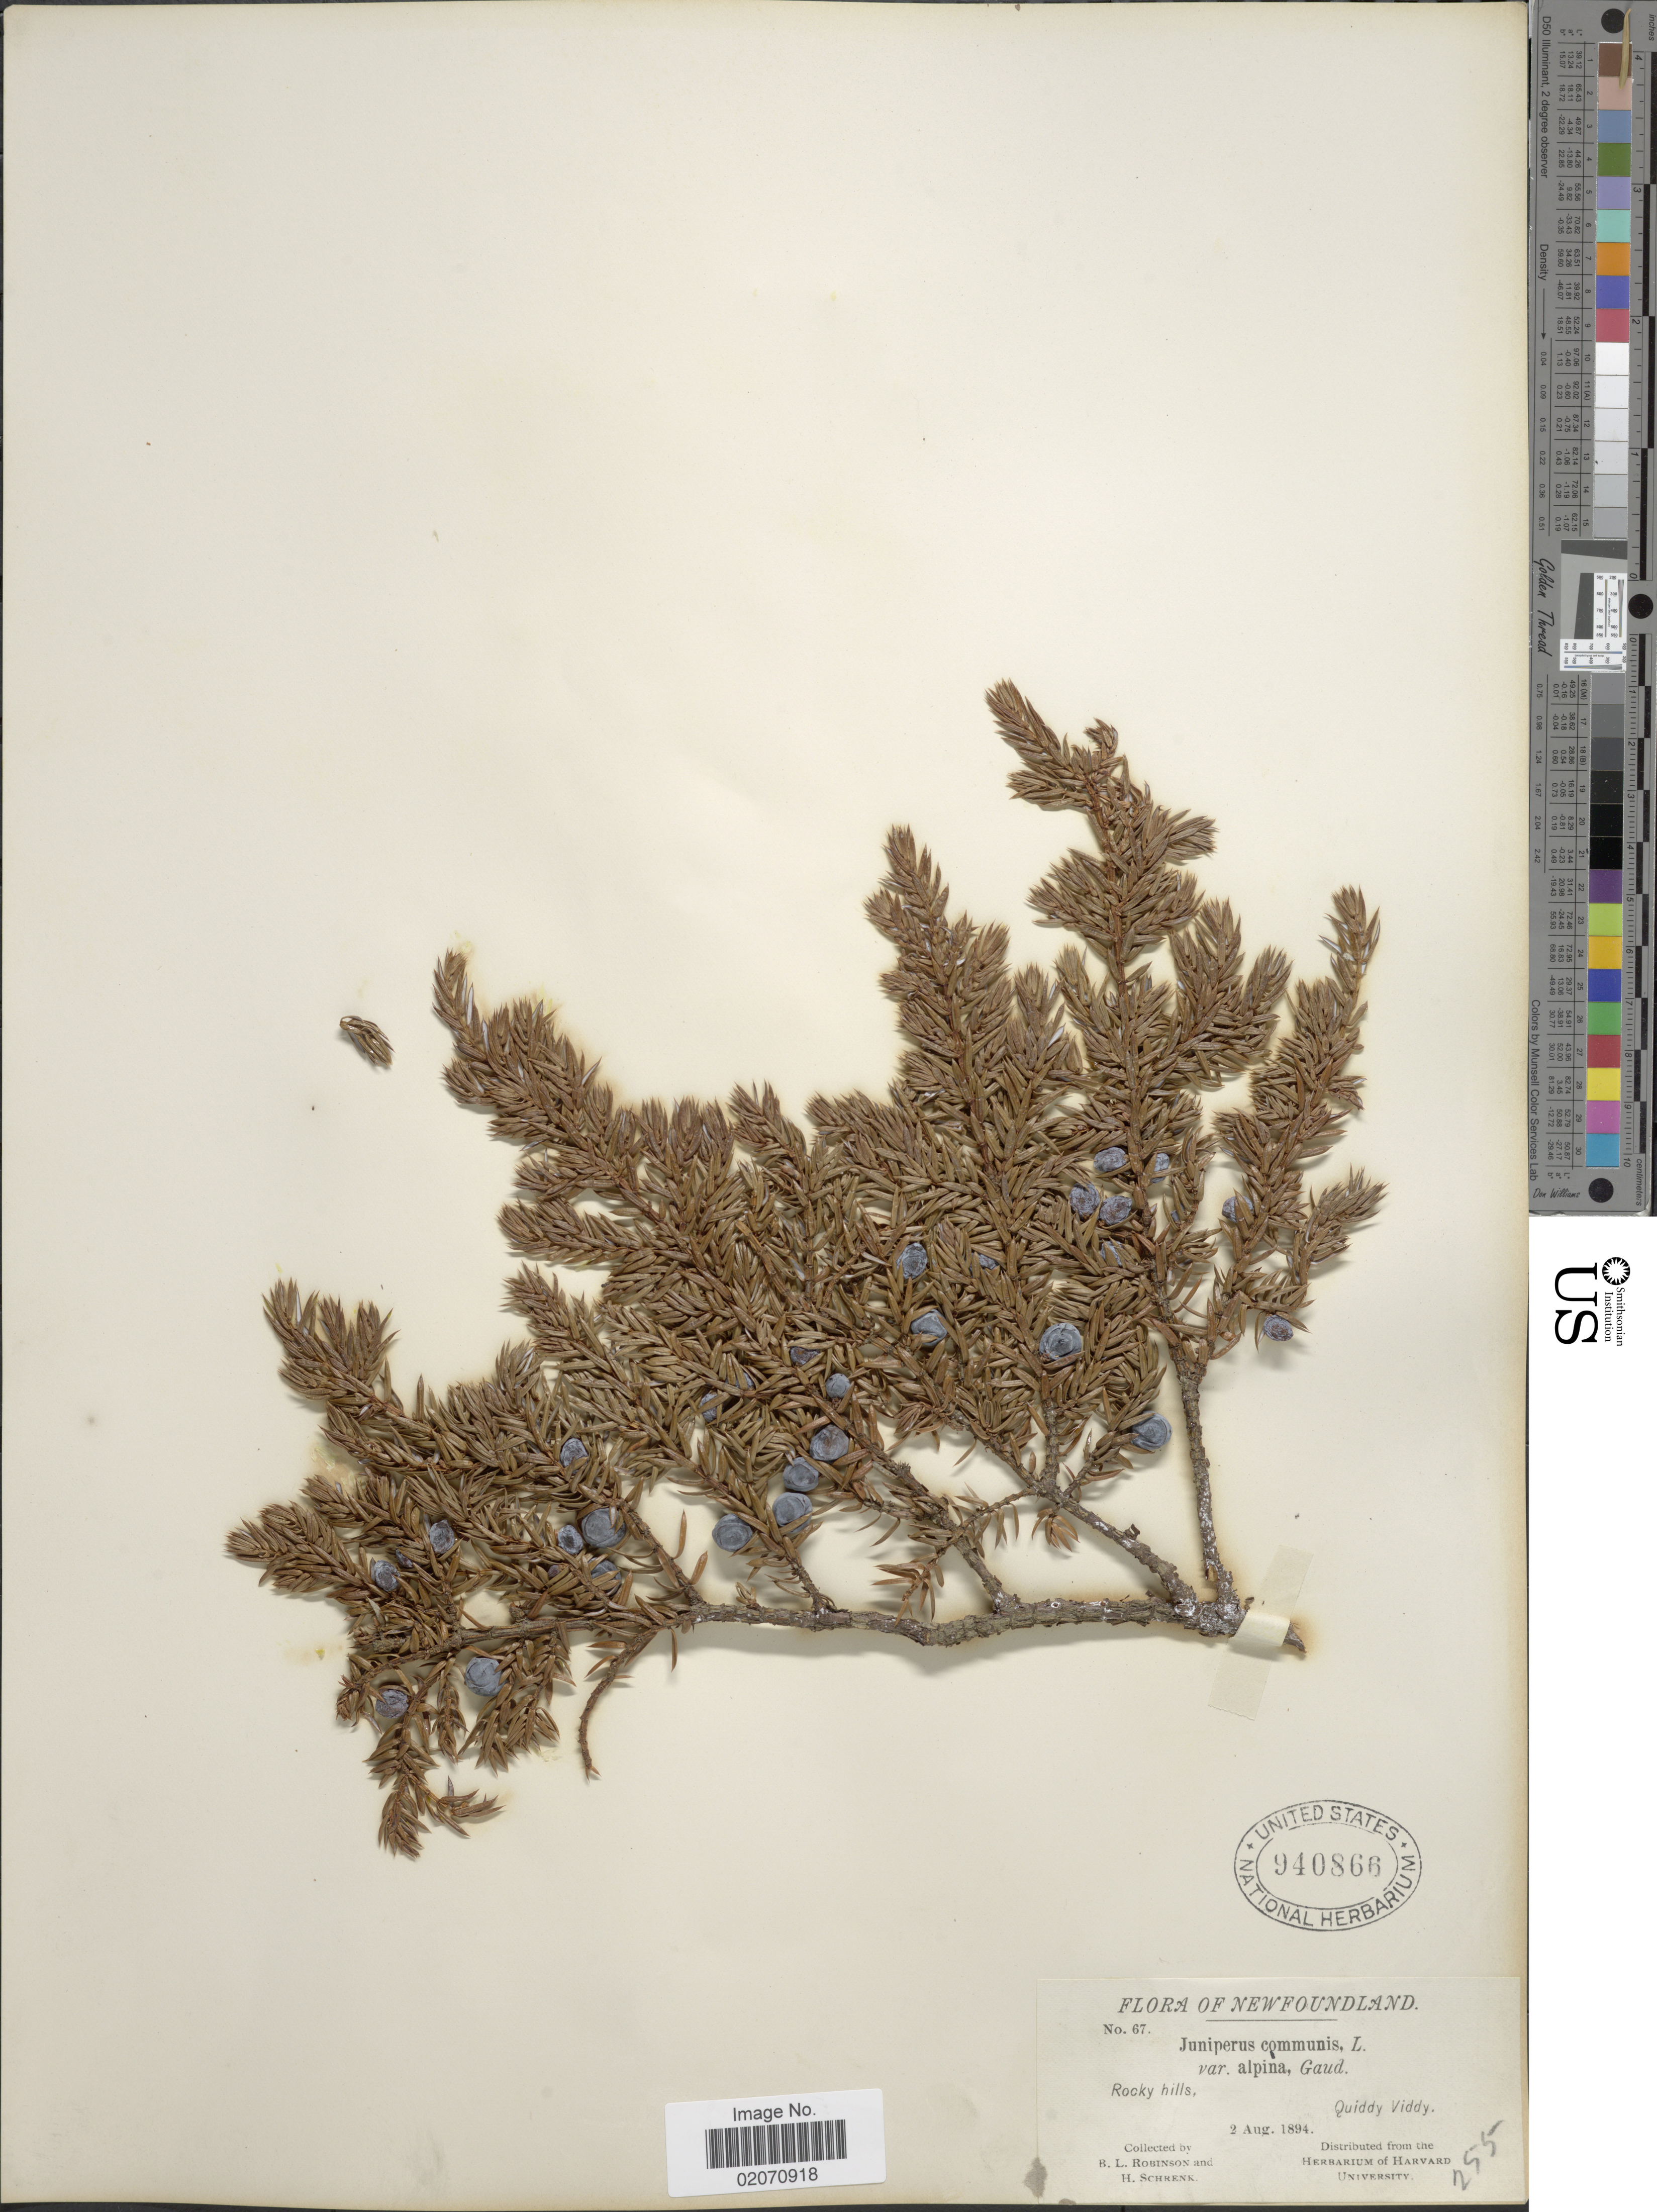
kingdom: Plantae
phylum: Tracheophyta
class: Pinopsida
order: Pinales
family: Cupressaceae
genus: Juniperus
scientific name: Juniperus communis subsp. nana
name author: (Willd.) Syme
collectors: B. L. Robinson & H. v. Schrenk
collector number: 67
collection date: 1894-08-02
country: Canada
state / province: Newfoundland and Labrador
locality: Quiddy Viddy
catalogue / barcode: US 940866